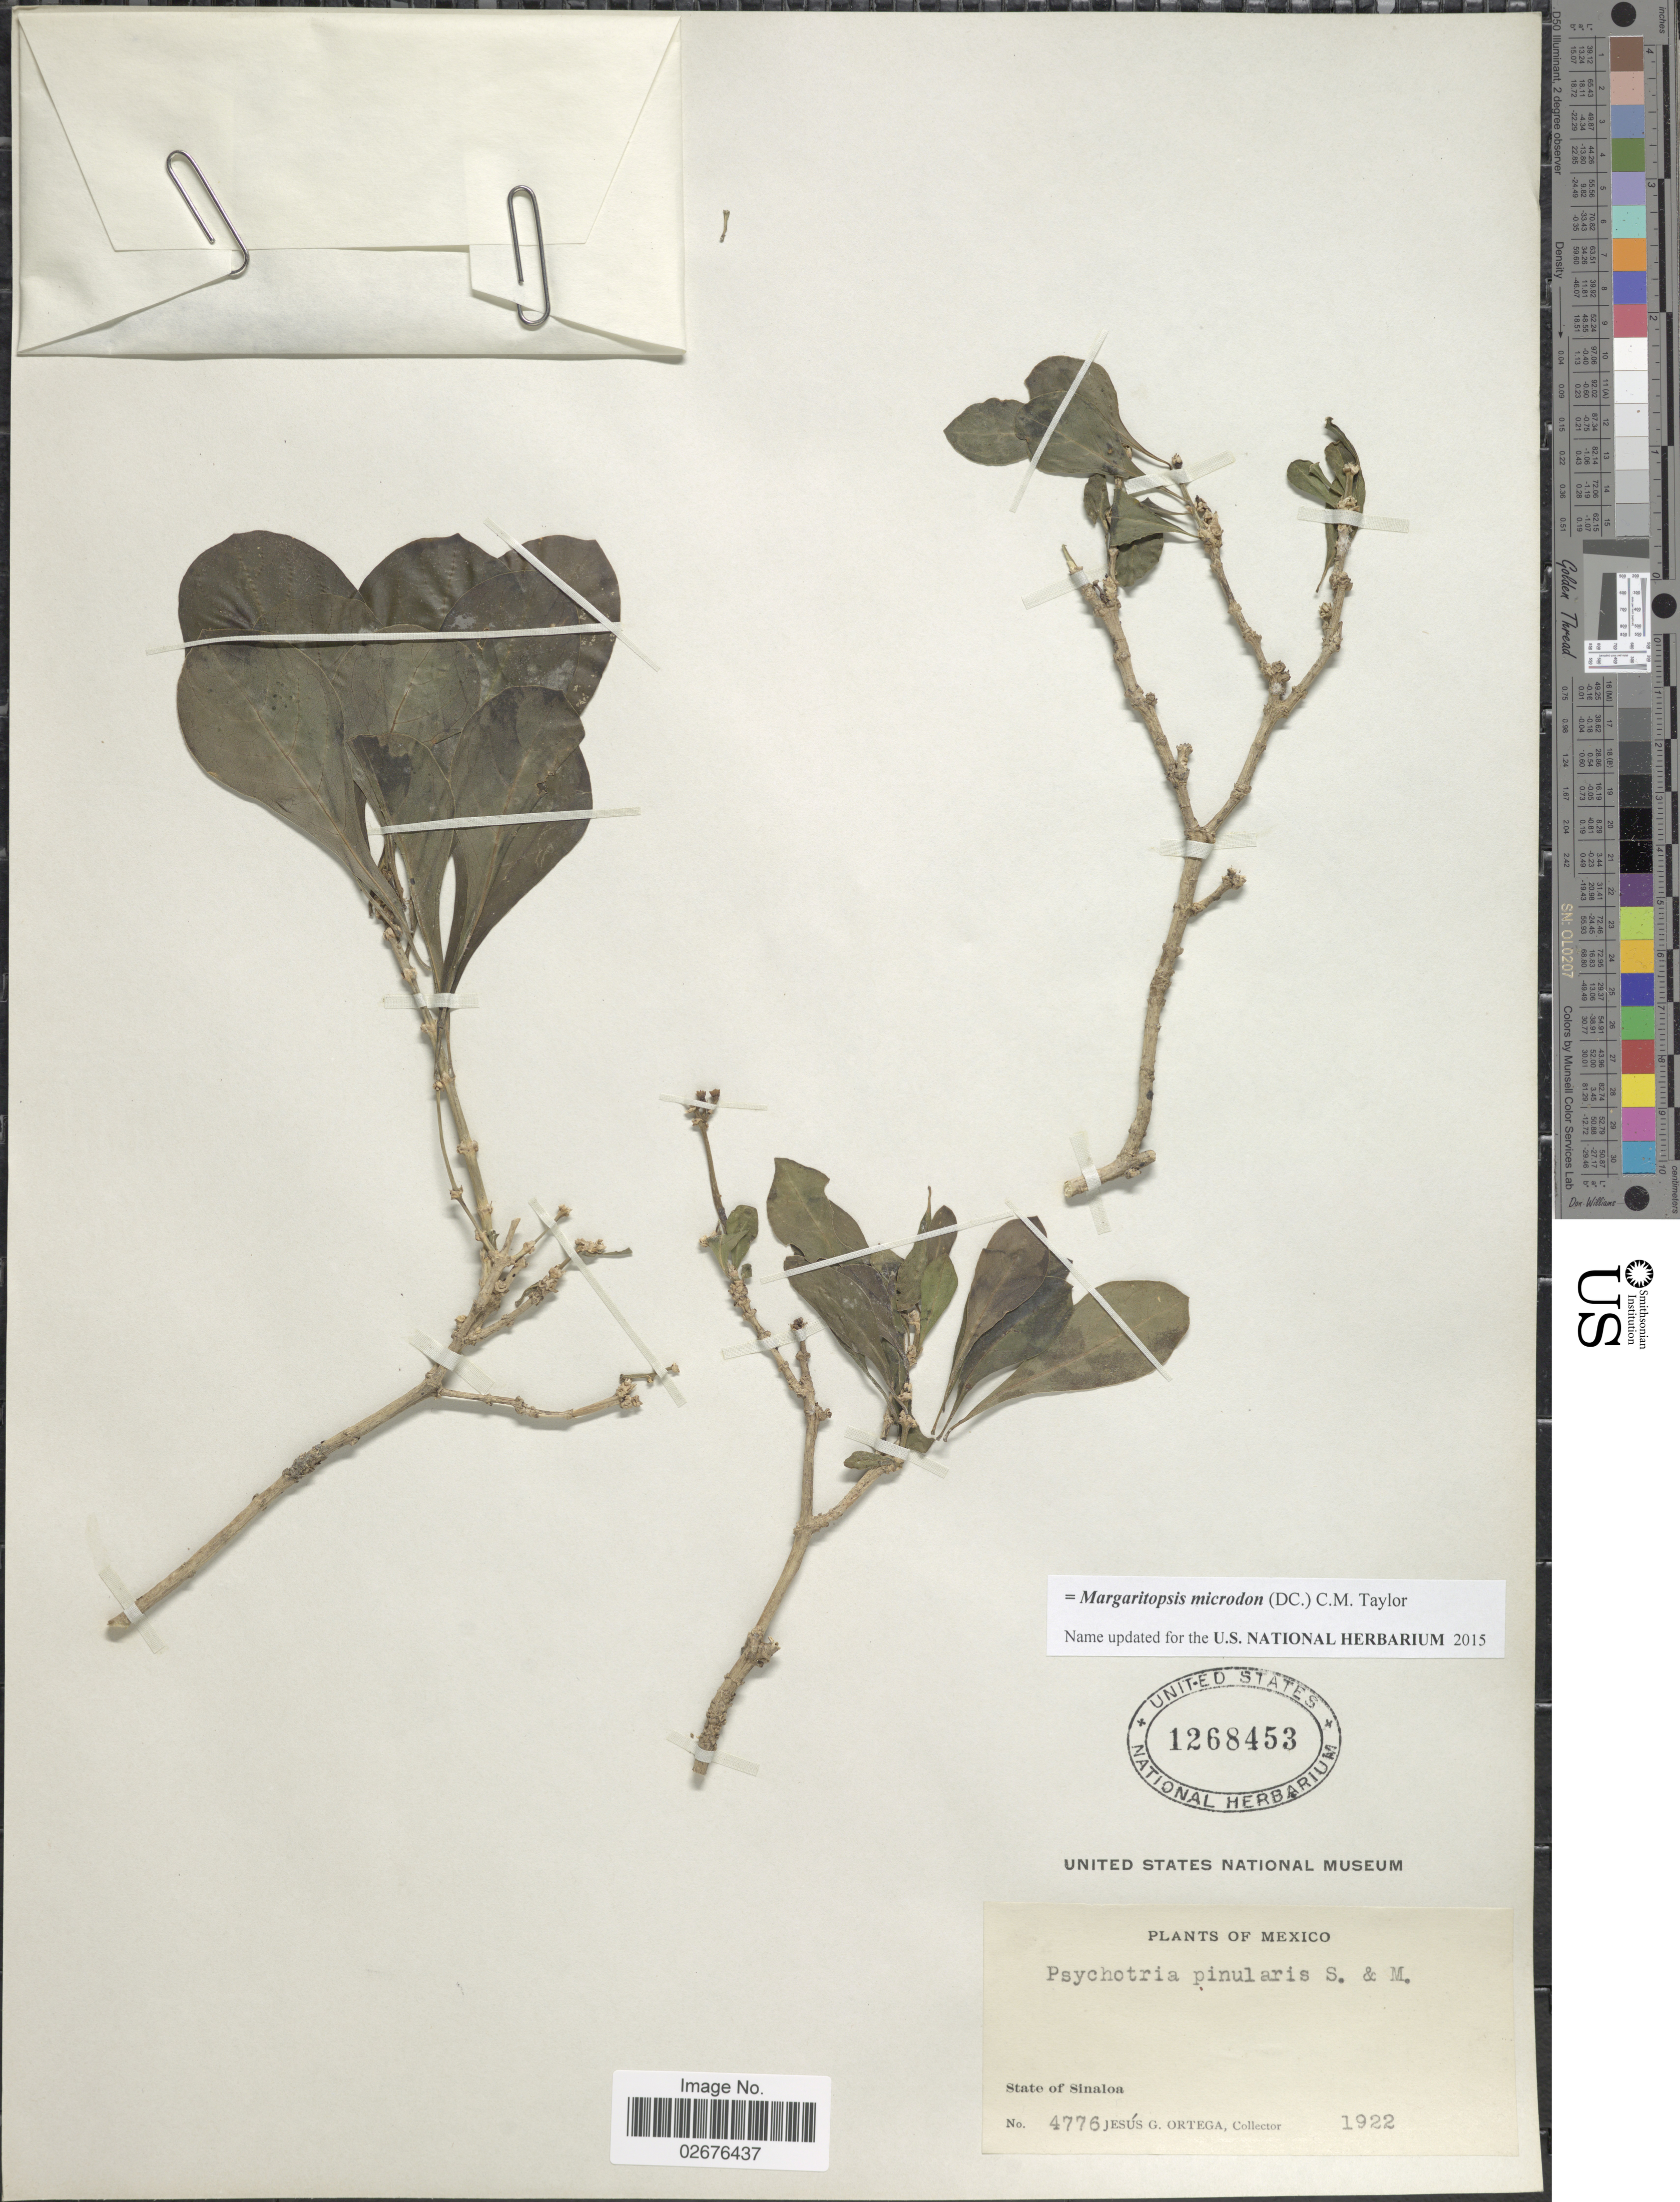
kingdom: Plantae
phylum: Tracheophyta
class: Magnoliopsida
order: Gentianales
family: Rubiaceae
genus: Margaritopsis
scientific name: Margaritopsis microdon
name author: (DC.) C.M. Taylor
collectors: J. Ortega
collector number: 4776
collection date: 1922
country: Mexico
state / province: Sinaloa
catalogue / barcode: US 1268453